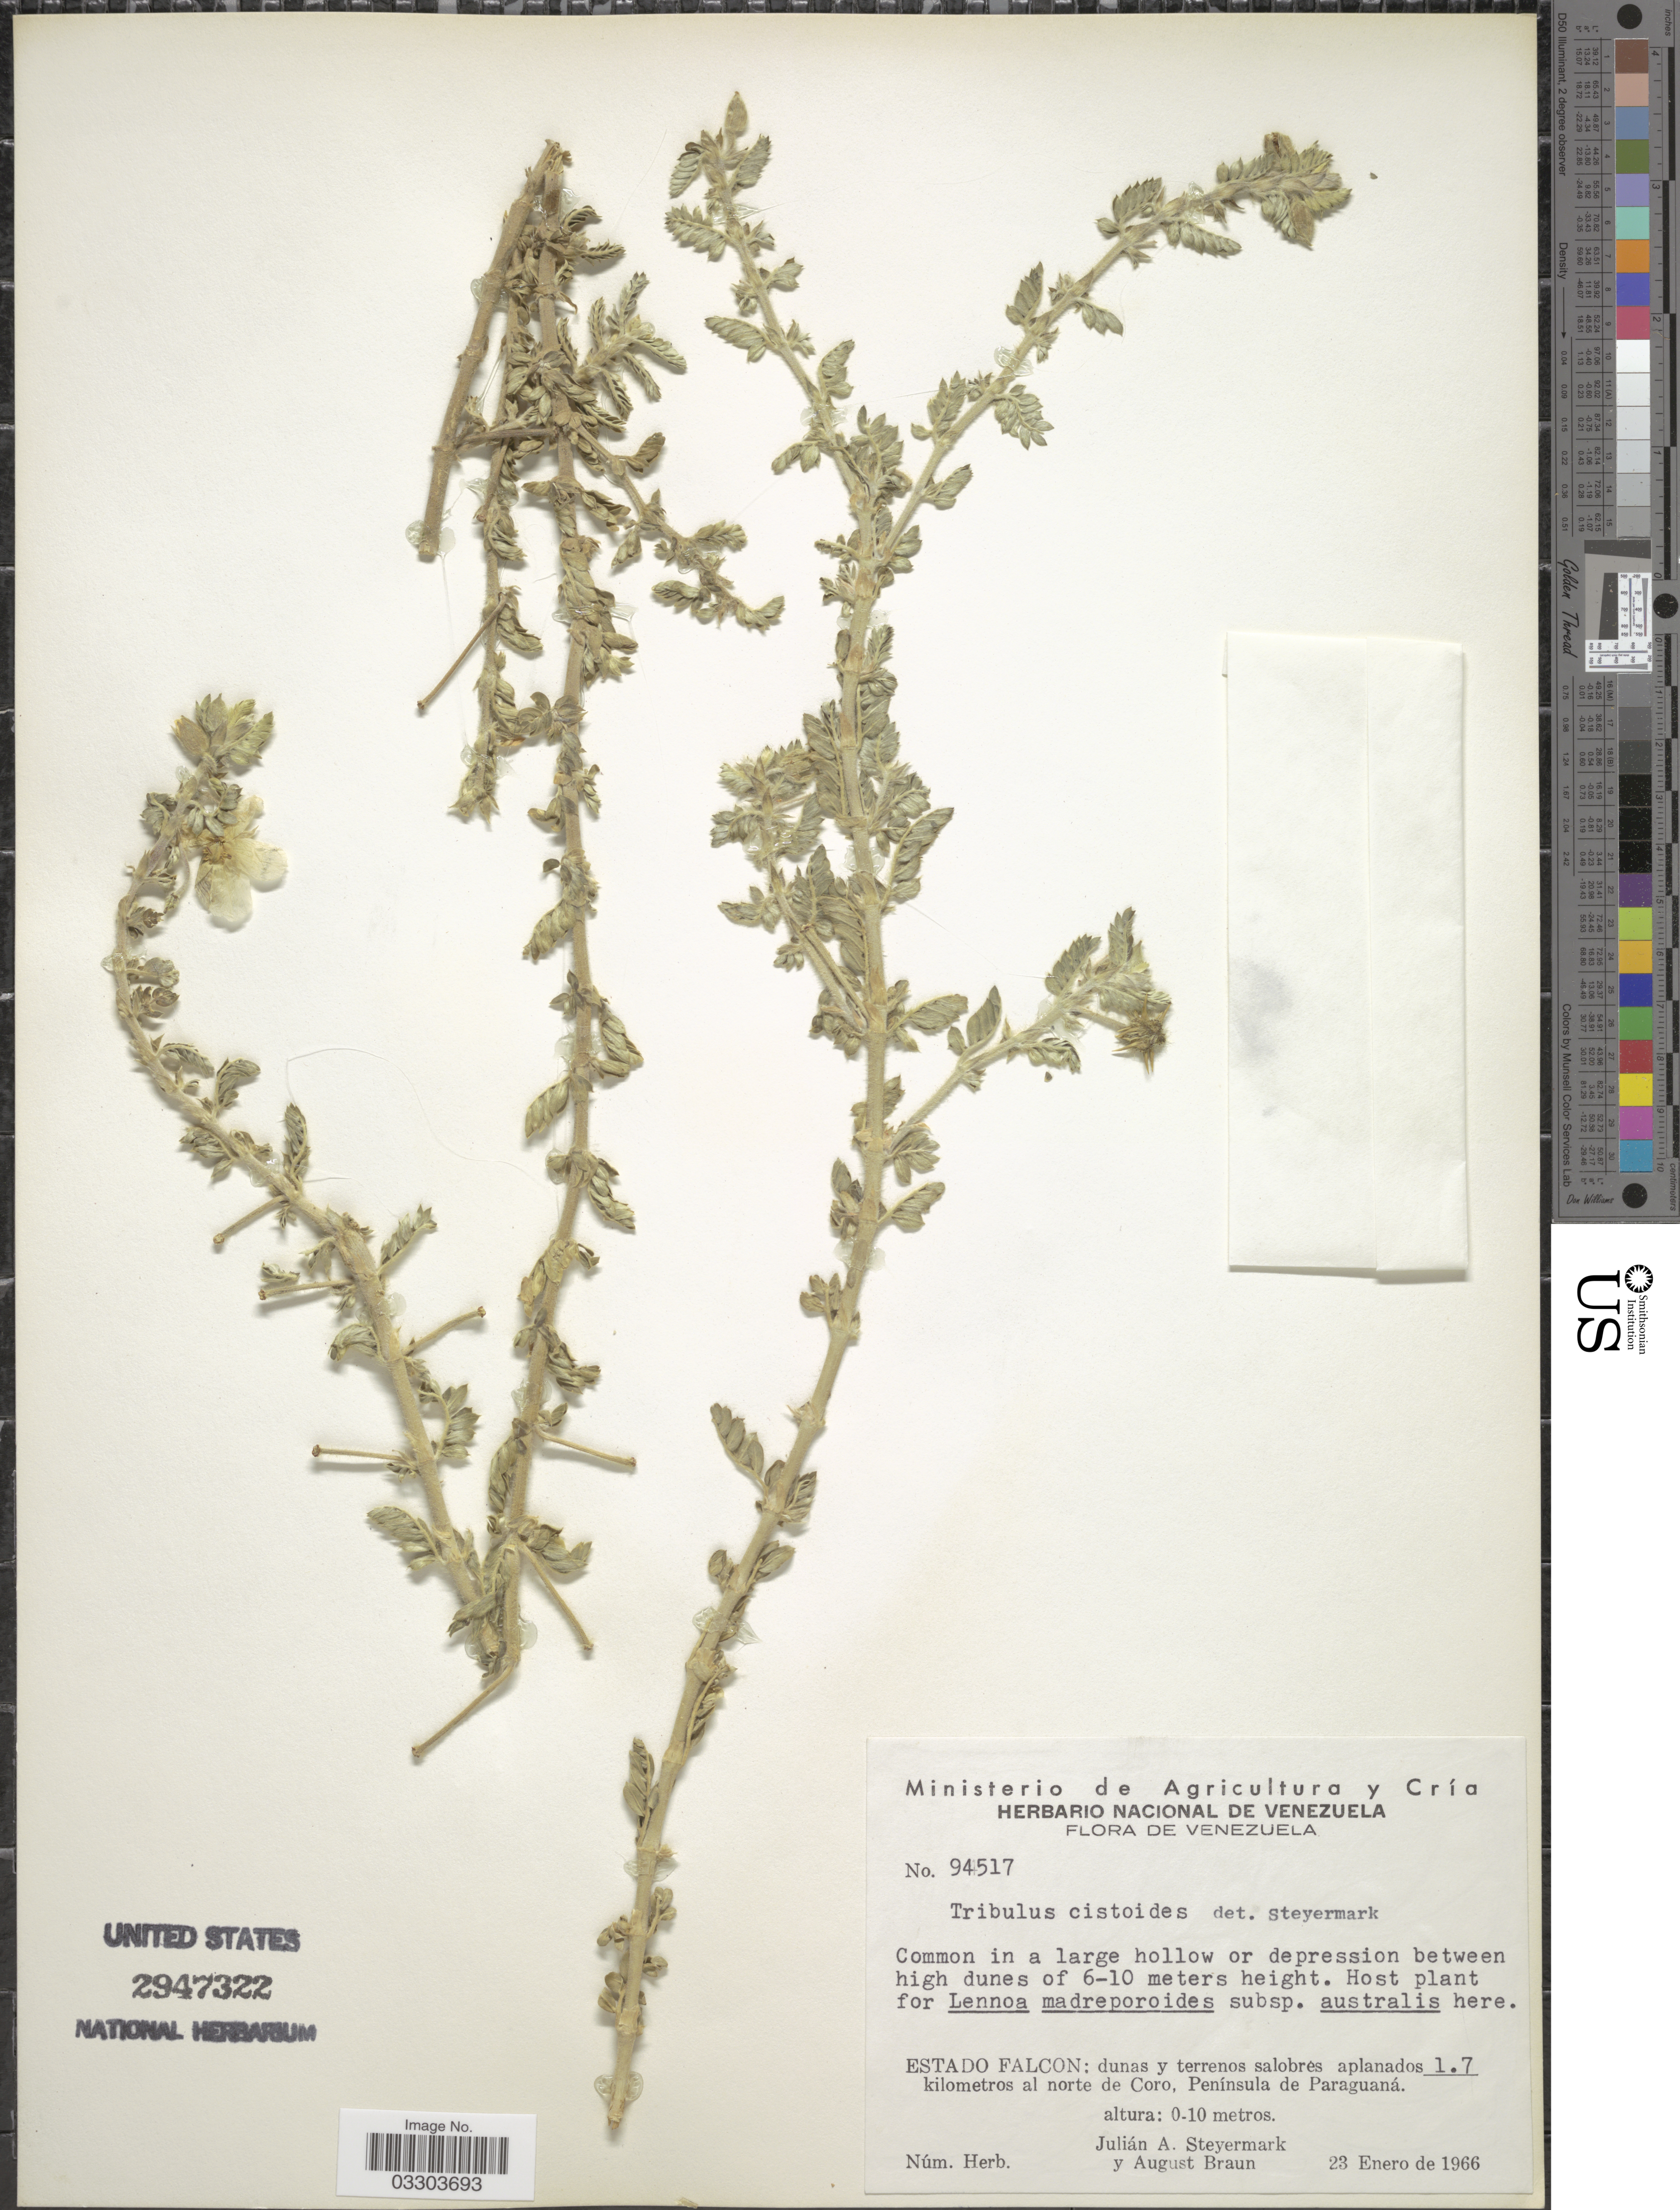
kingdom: Plantae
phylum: Tracheophyta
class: Magnoliopsida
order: Zygophyllales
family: Zygophyllaceae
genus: Tribulus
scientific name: Tribulus cistoides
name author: L.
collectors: J. Steyermark & A. Braun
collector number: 94517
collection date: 1966-01-23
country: Venezuela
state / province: Falcón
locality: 1.7 kilometros al norte de Coro, Península de Paraguaná.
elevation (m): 0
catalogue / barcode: US 2947322